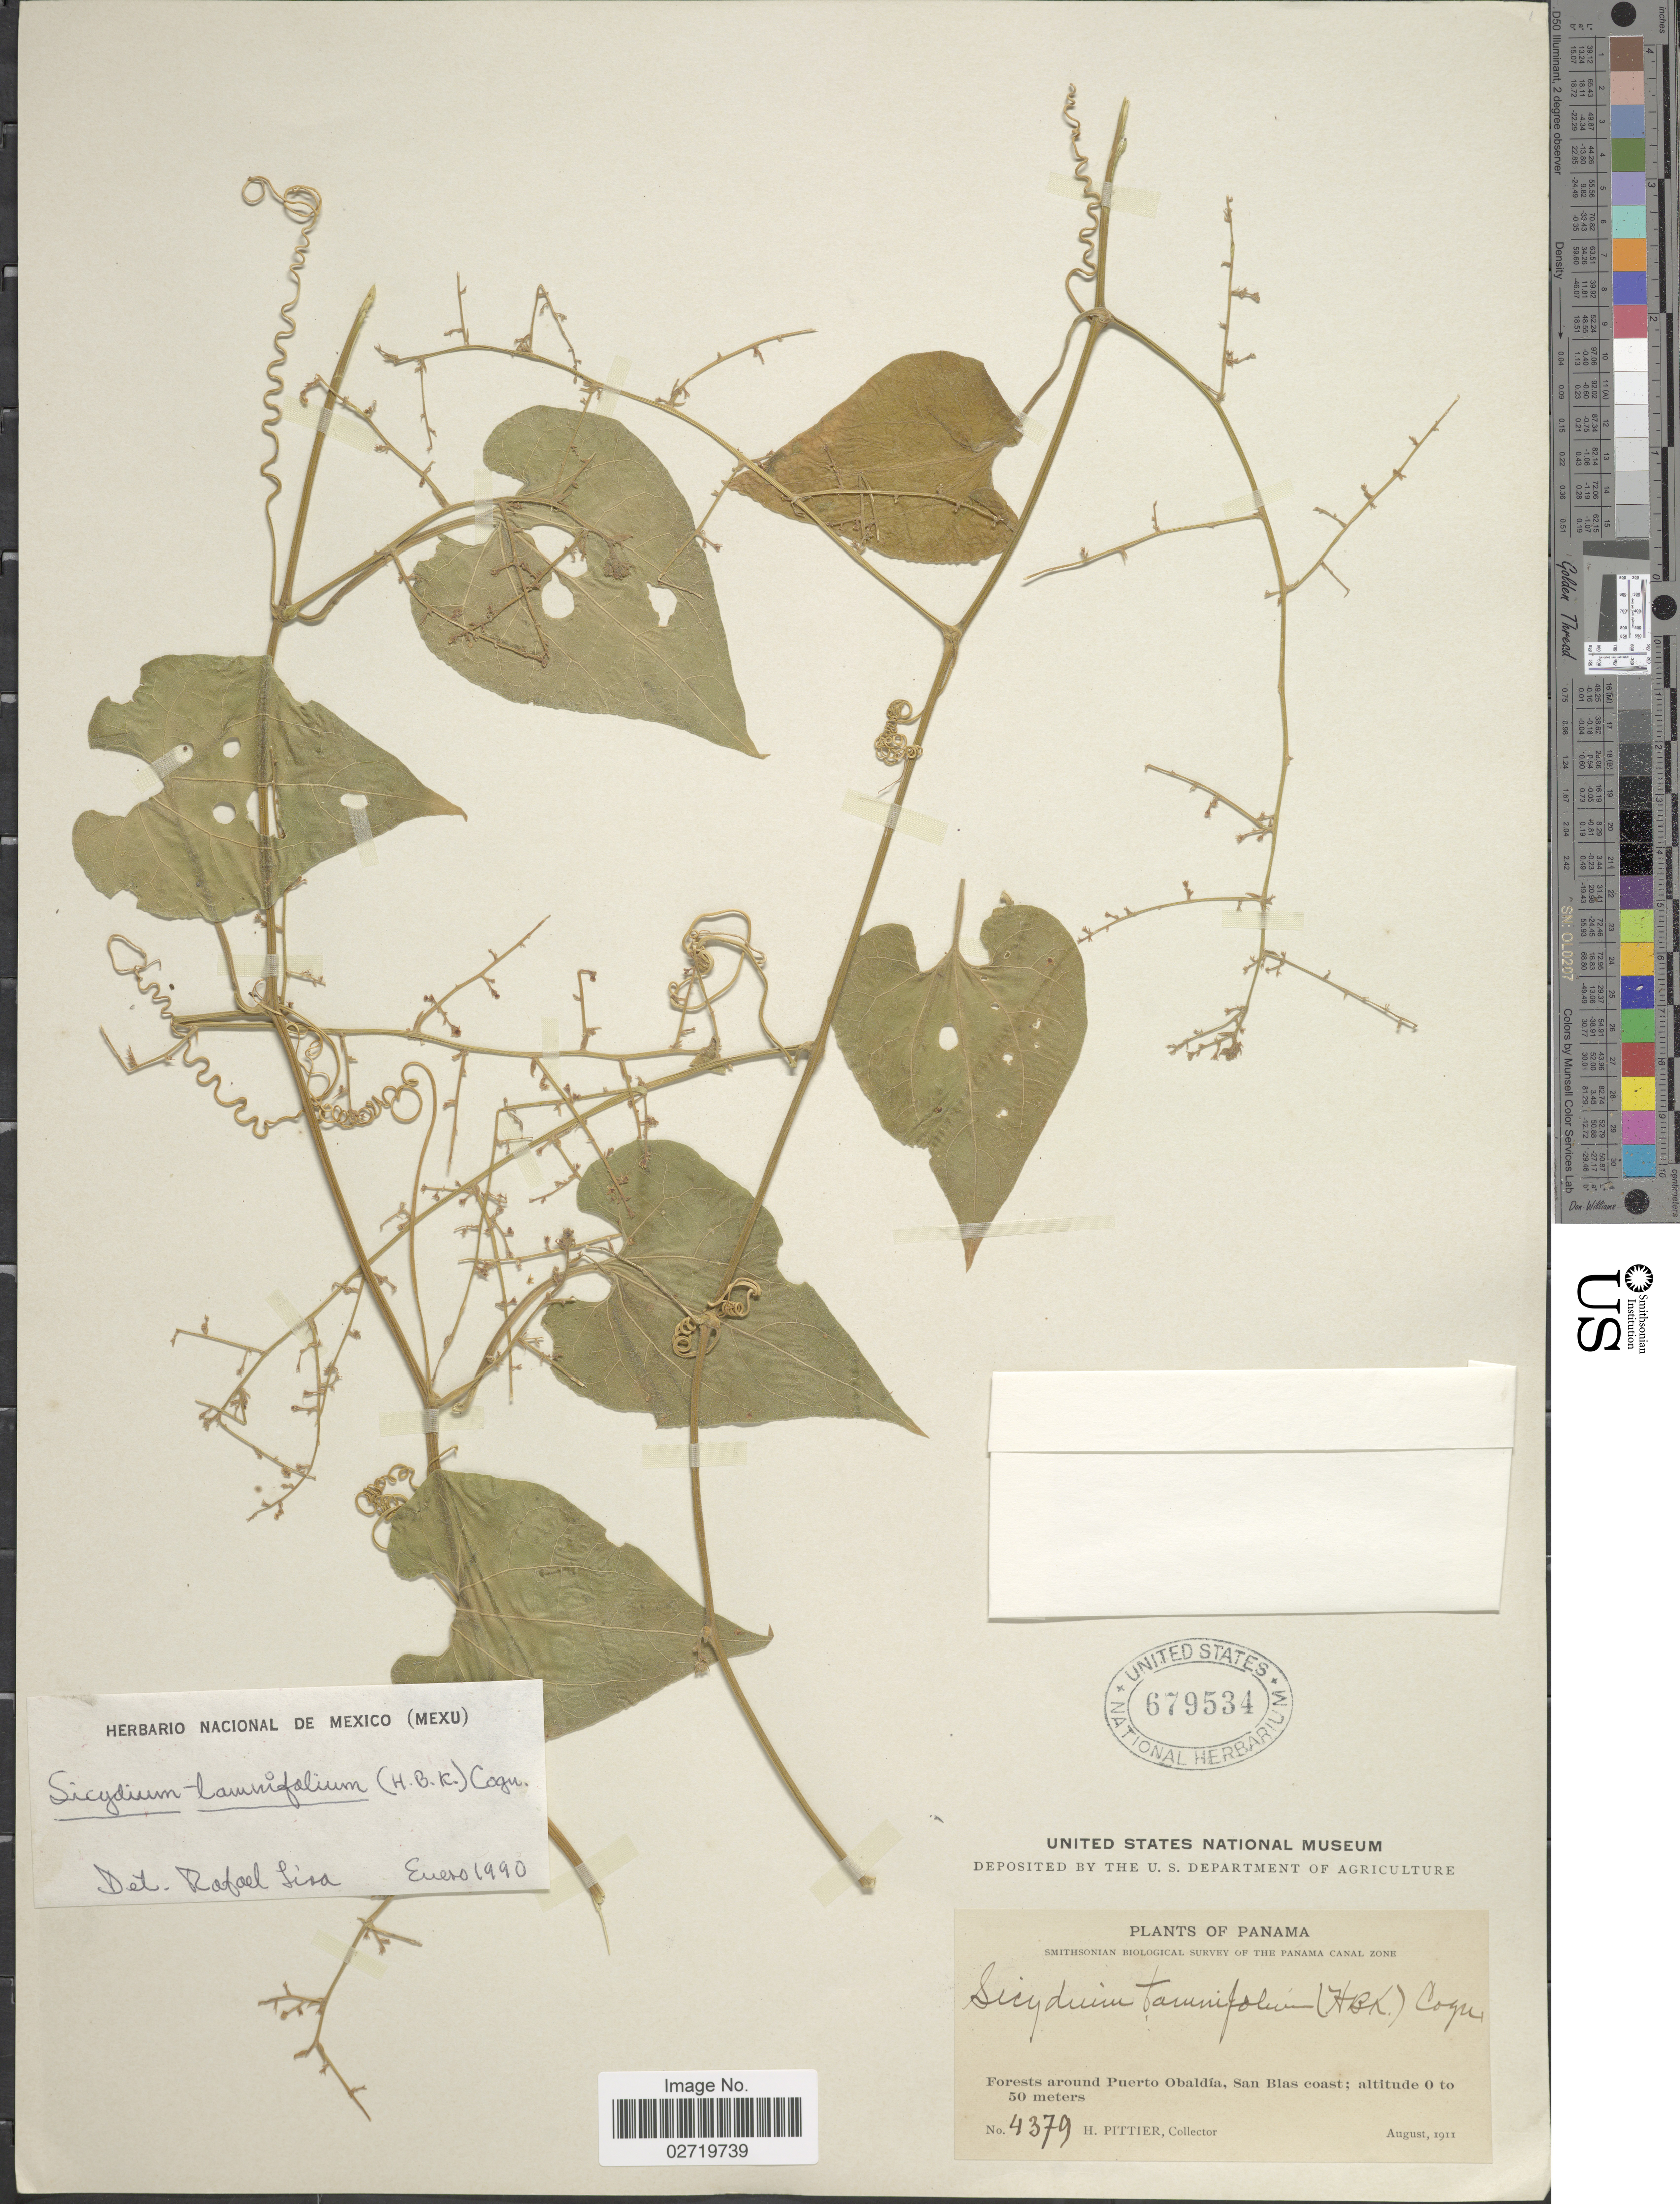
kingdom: Plantae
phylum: Tracheophyta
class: Magnoliopsida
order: Cucurbitales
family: Cucurbitaceae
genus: Sicydium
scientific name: Sicydium tamnifolium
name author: (Kunth) Cogn.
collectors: H. F. Pittier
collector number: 4379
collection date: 1911-08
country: Panama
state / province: Kuna Yala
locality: Panama Canal Zone. Forest around Puerto Obaldía, San Blas coast.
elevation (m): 0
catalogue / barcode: US 679534